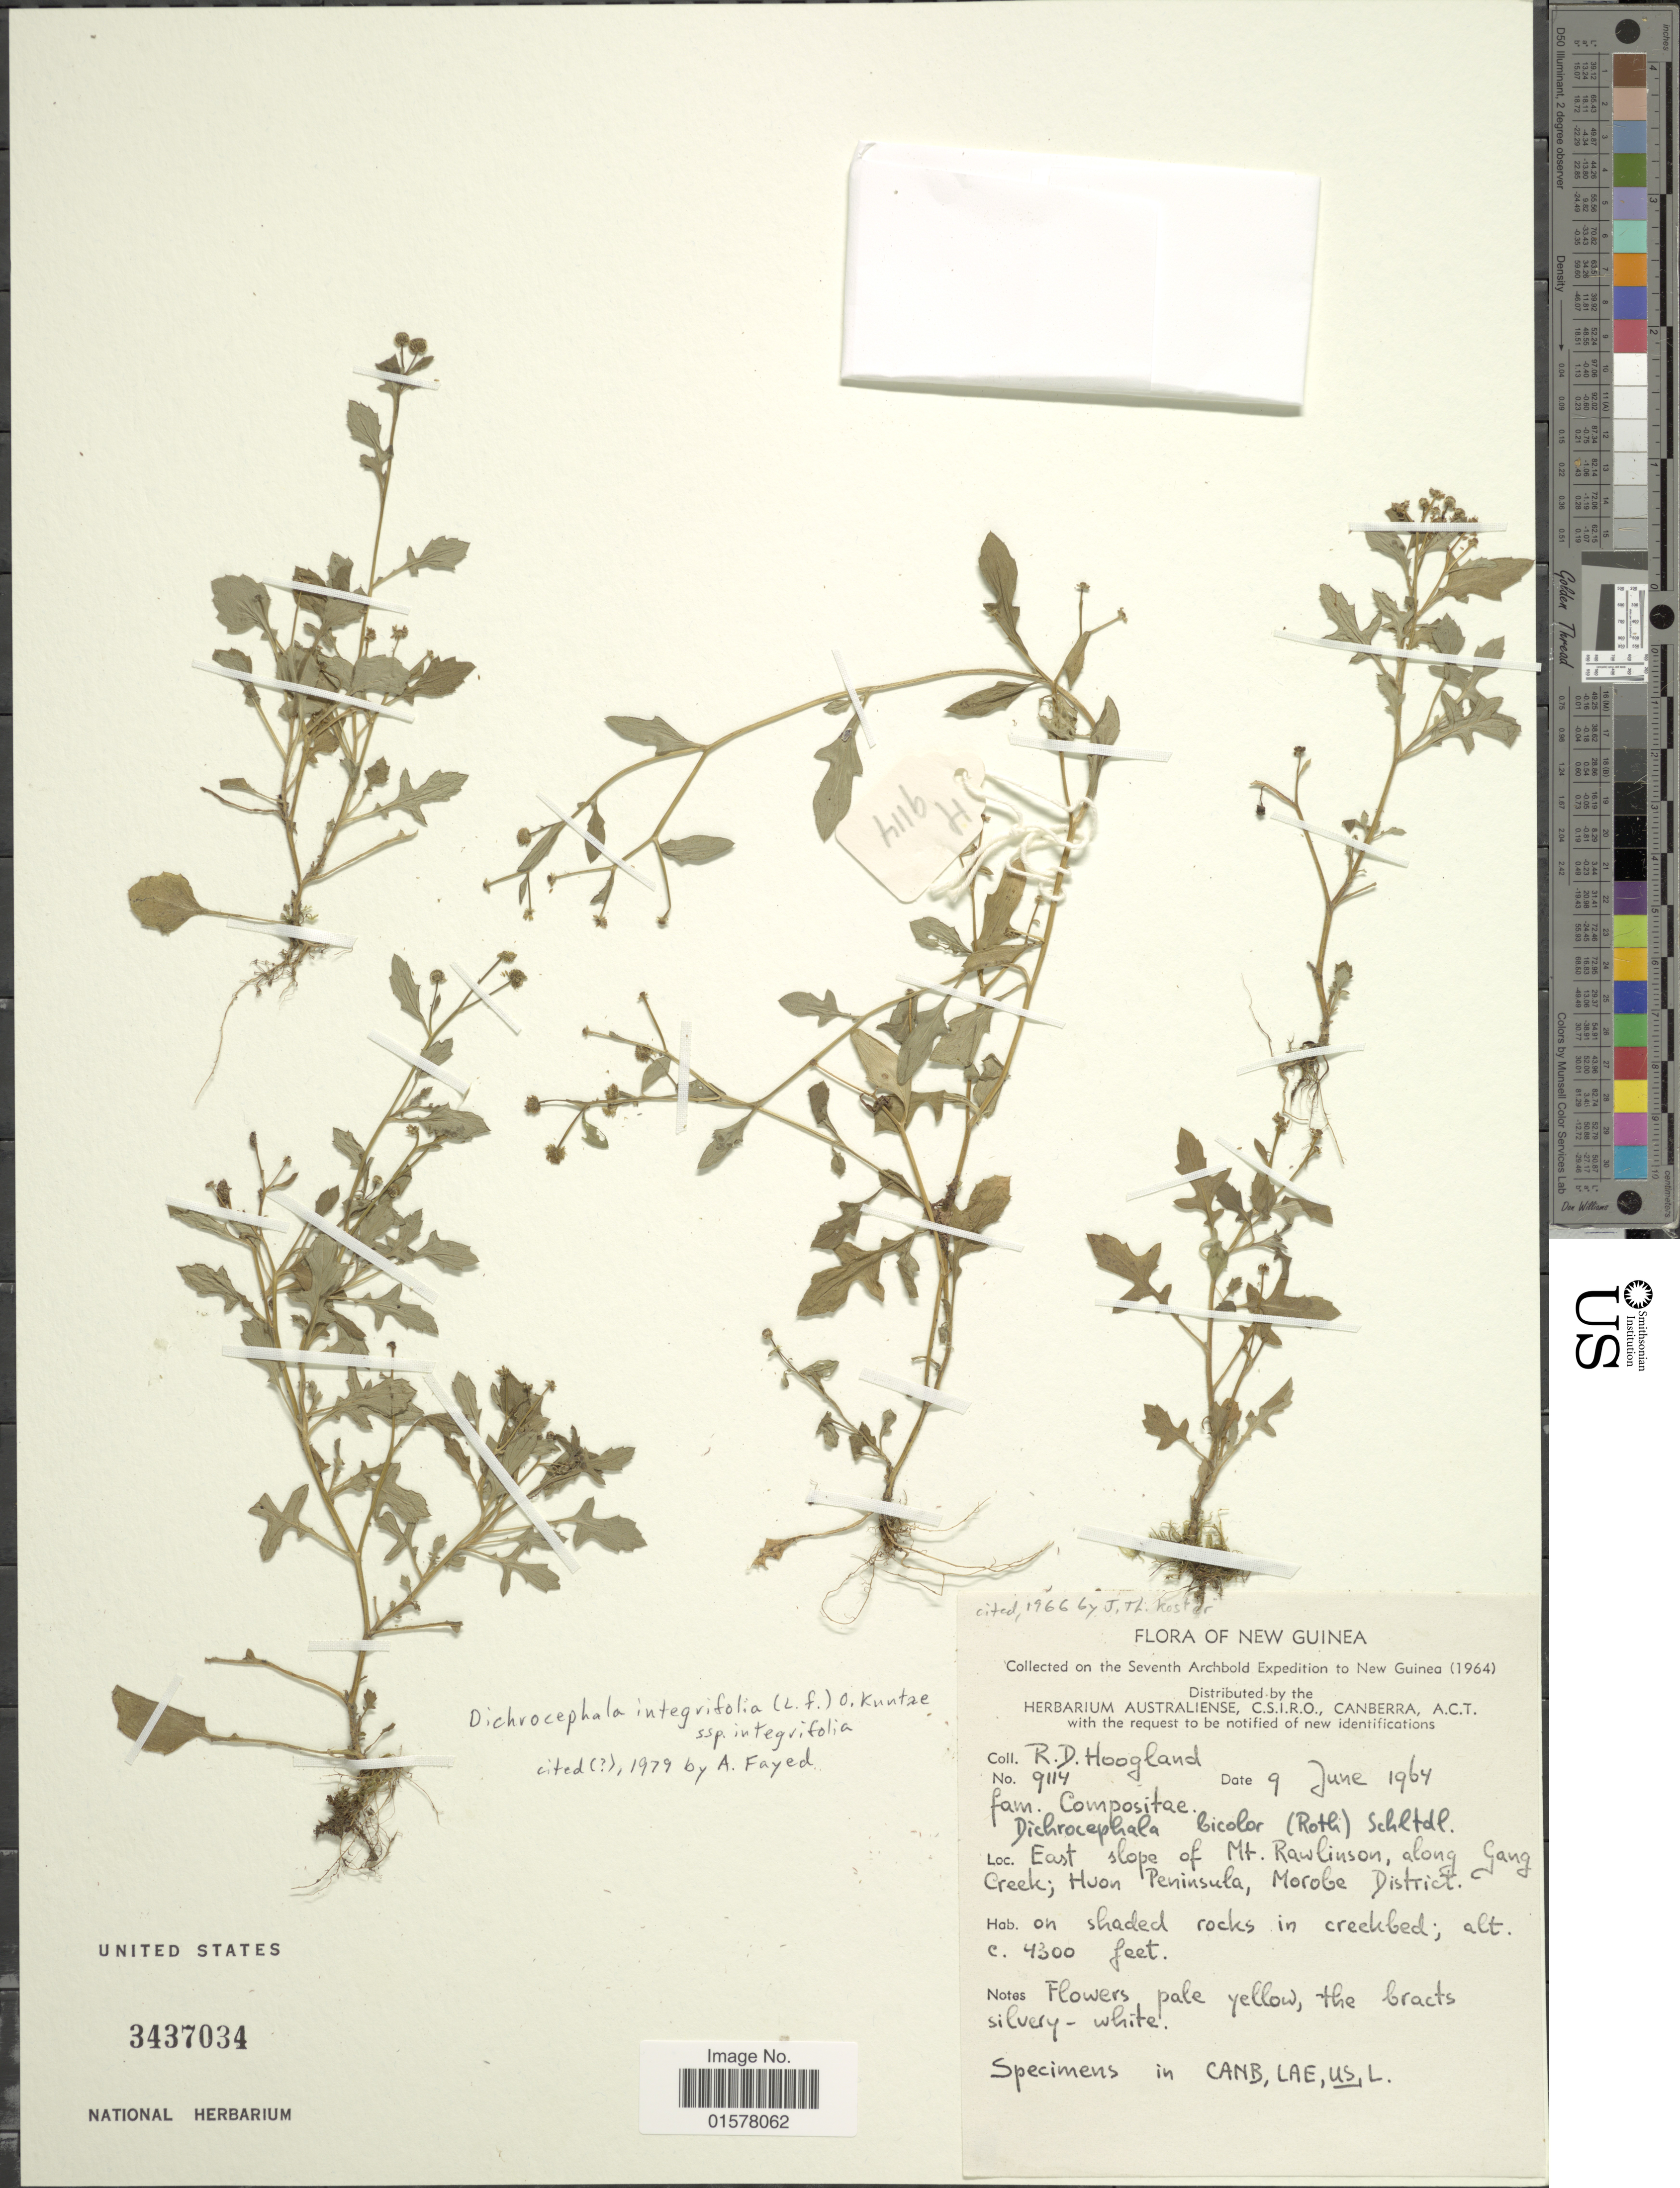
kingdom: Plantae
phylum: Tracheophyta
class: Magnoliopsida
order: Asterales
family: Asteraceae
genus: Dichrocephala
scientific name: Dichrocephala integrifolia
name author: (L. f.) Kuntze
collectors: R. D. Hoogland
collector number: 9114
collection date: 1964-06-09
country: Papua New Guinea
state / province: Morobe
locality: East slope of Mt. Rawlison, along Gang CReek, Huon Peninsula, Morobe District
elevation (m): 1311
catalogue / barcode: US 3437034